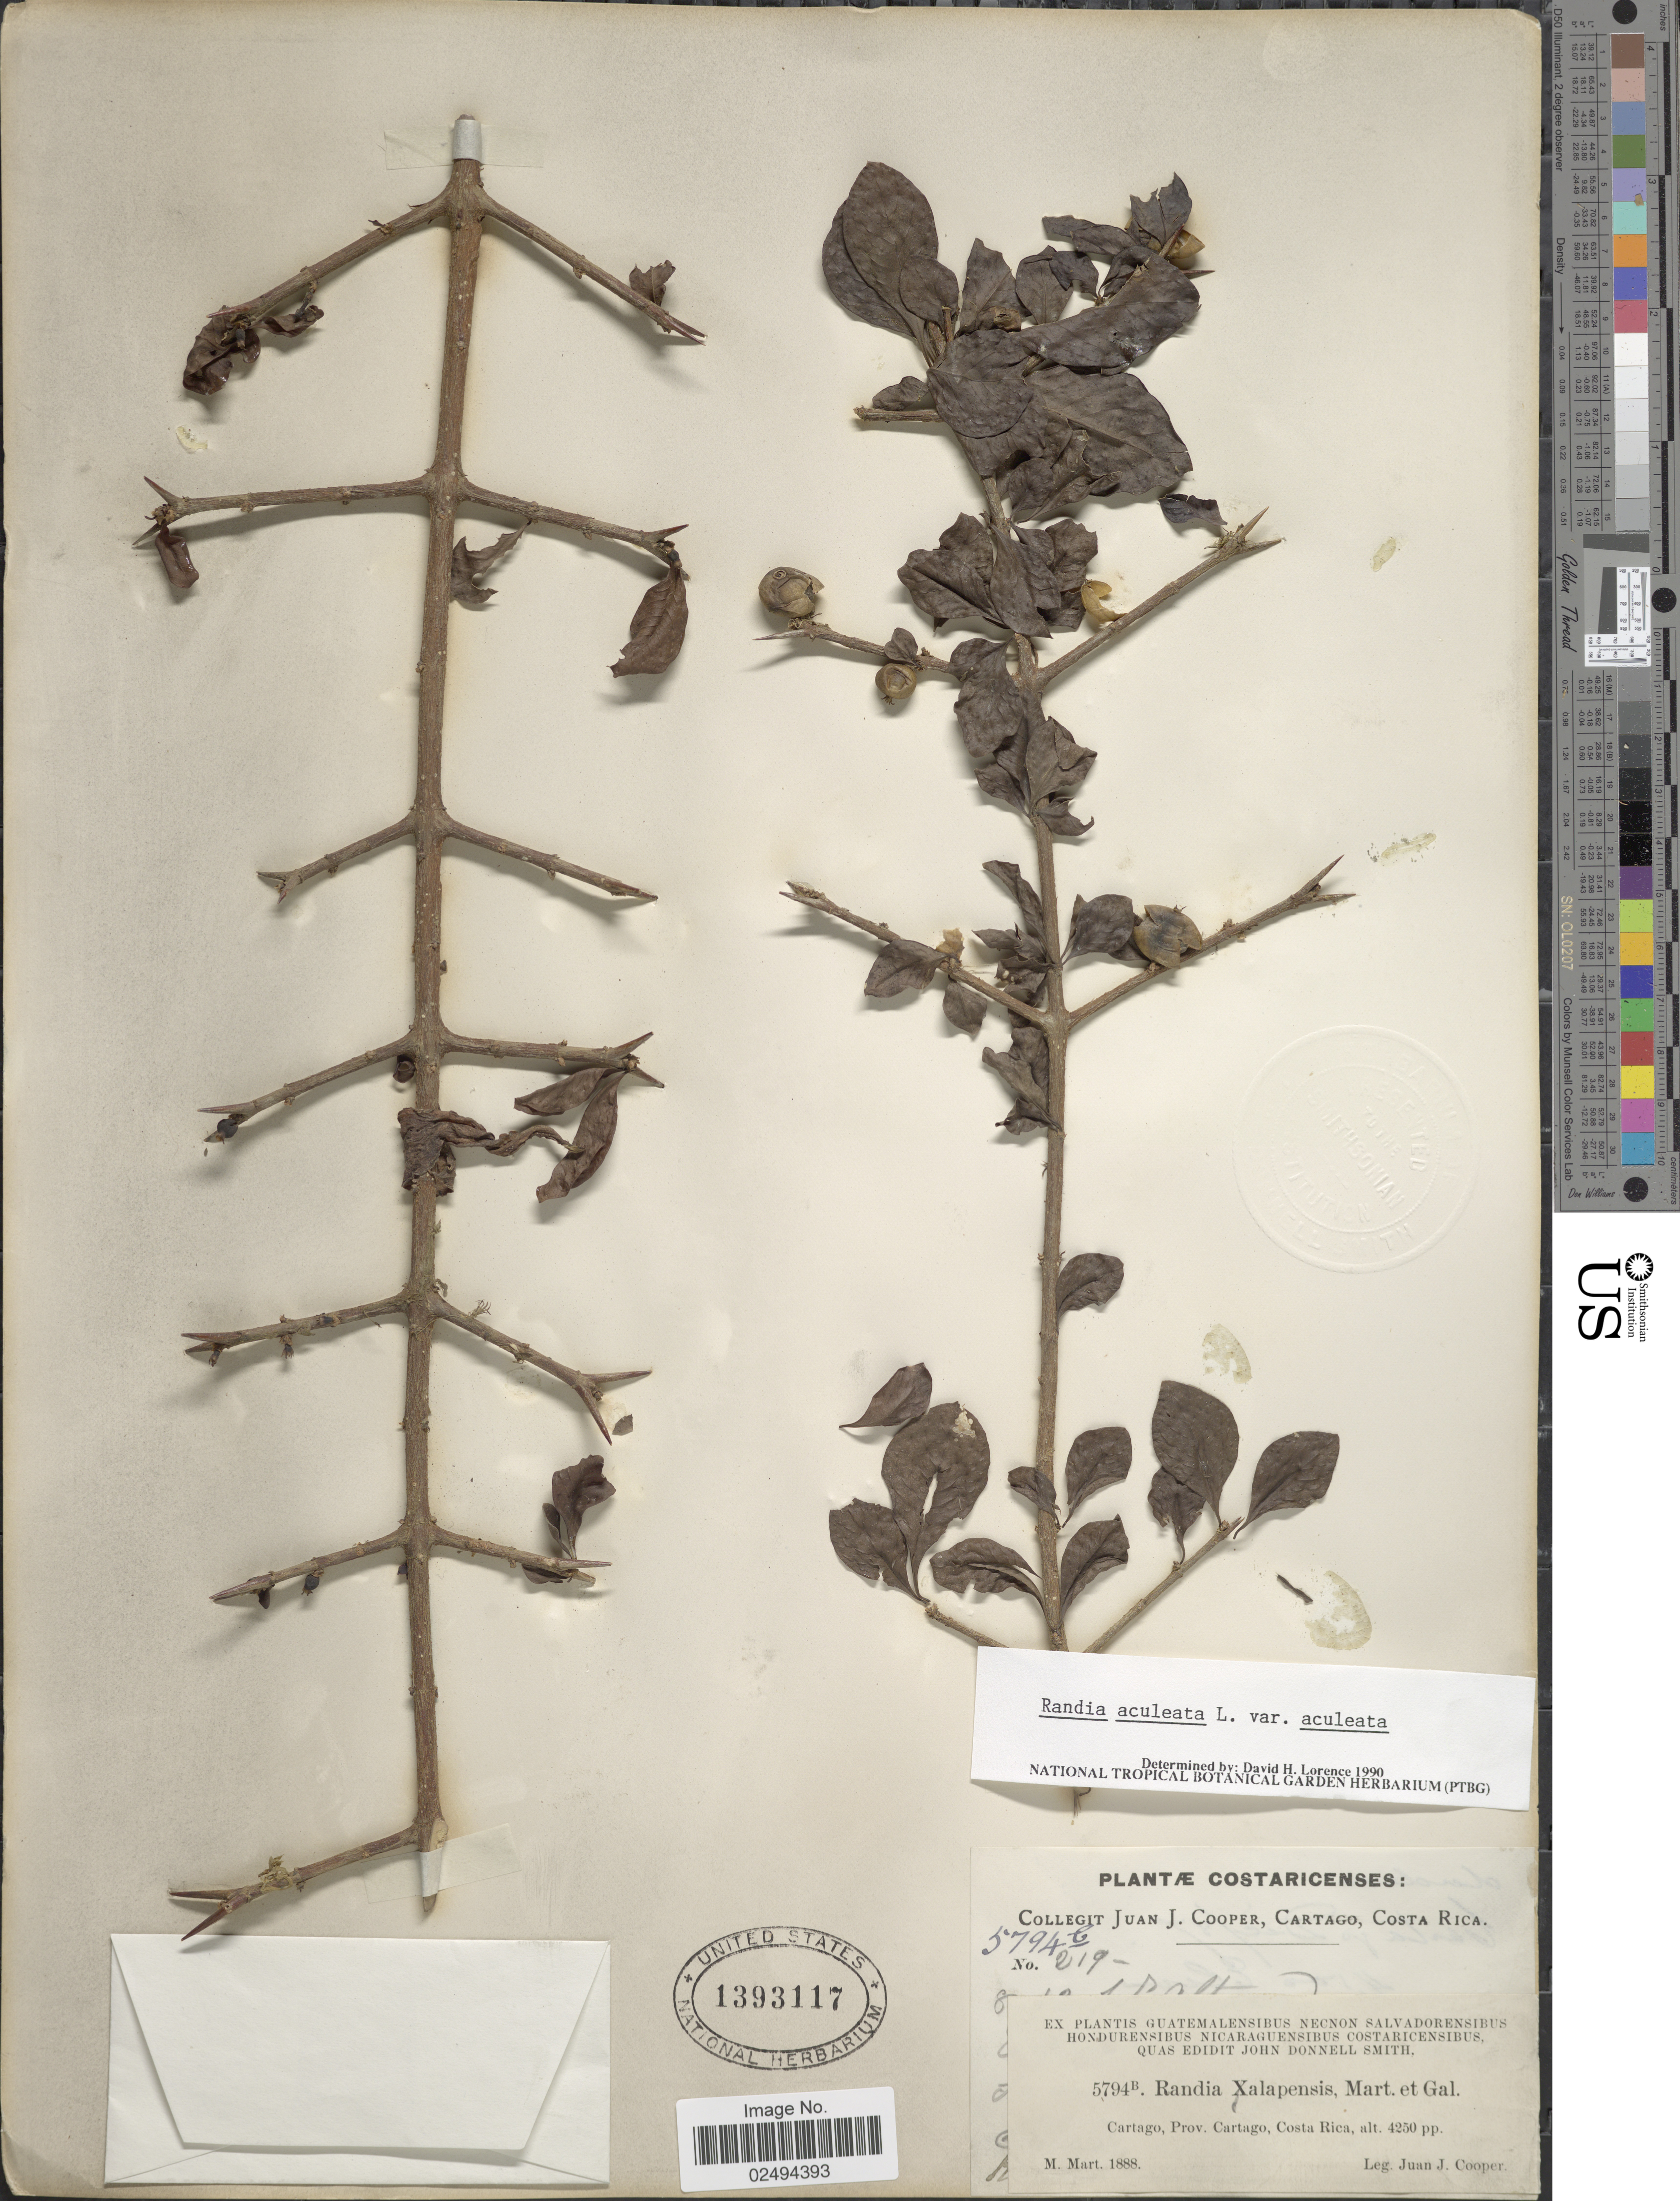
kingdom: Plantae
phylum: Tracheophyta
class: Magnoliopsida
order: Gentianales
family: Rubiaceae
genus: Randia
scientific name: Randia aculeata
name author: L.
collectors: J. J. Cooper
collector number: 5794B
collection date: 1888-03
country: Costa Rica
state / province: Cartago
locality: Cartago, Prov. Cartago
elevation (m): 1295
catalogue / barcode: US 1393117